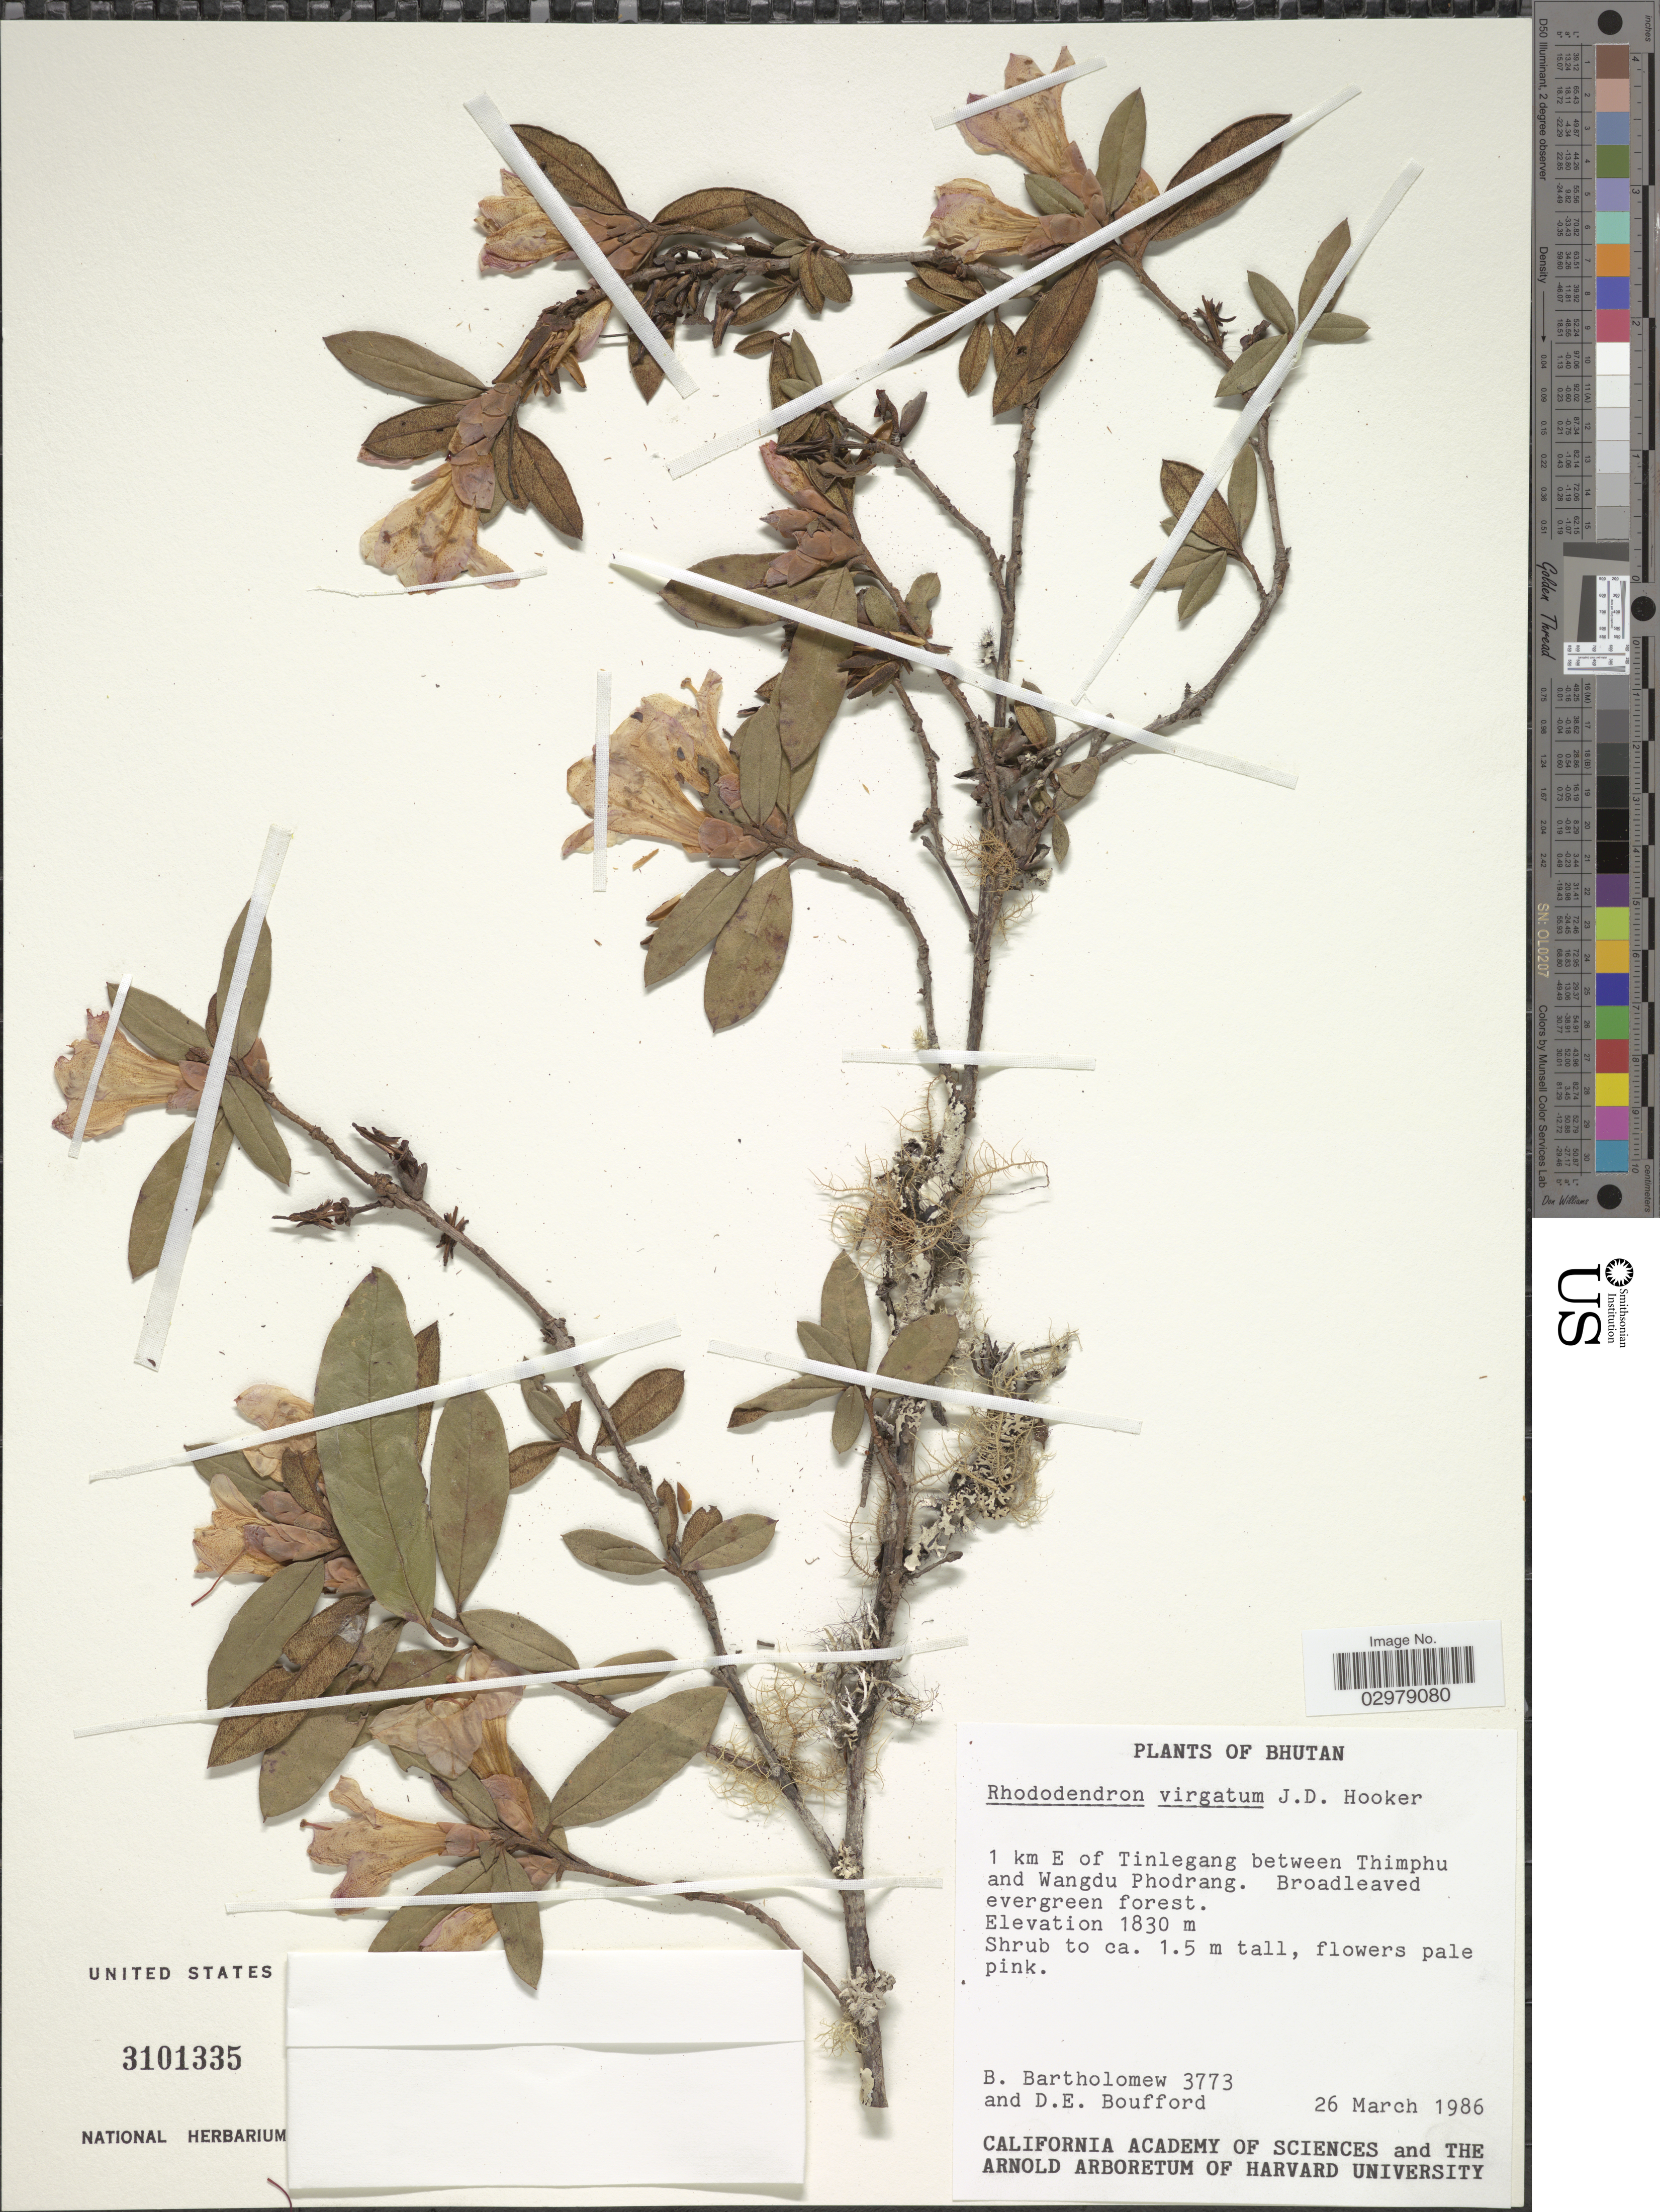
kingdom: Plantae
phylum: Tracheophyta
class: Magnoliopsida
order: Ericales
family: Ericaceae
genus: Rhododendron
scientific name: Rhododendron virgatum subsp. virgatum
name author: Hook. f.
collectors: B. Bartholomew & D. E. Boufford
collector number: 3773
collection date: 1986-03-26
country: Bhutan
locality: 1 km E of Tinlegang between Thimphu and Wangdu Phodrang. Broadleaved evergreen forest.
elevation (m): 1830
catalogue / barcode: US 3101335